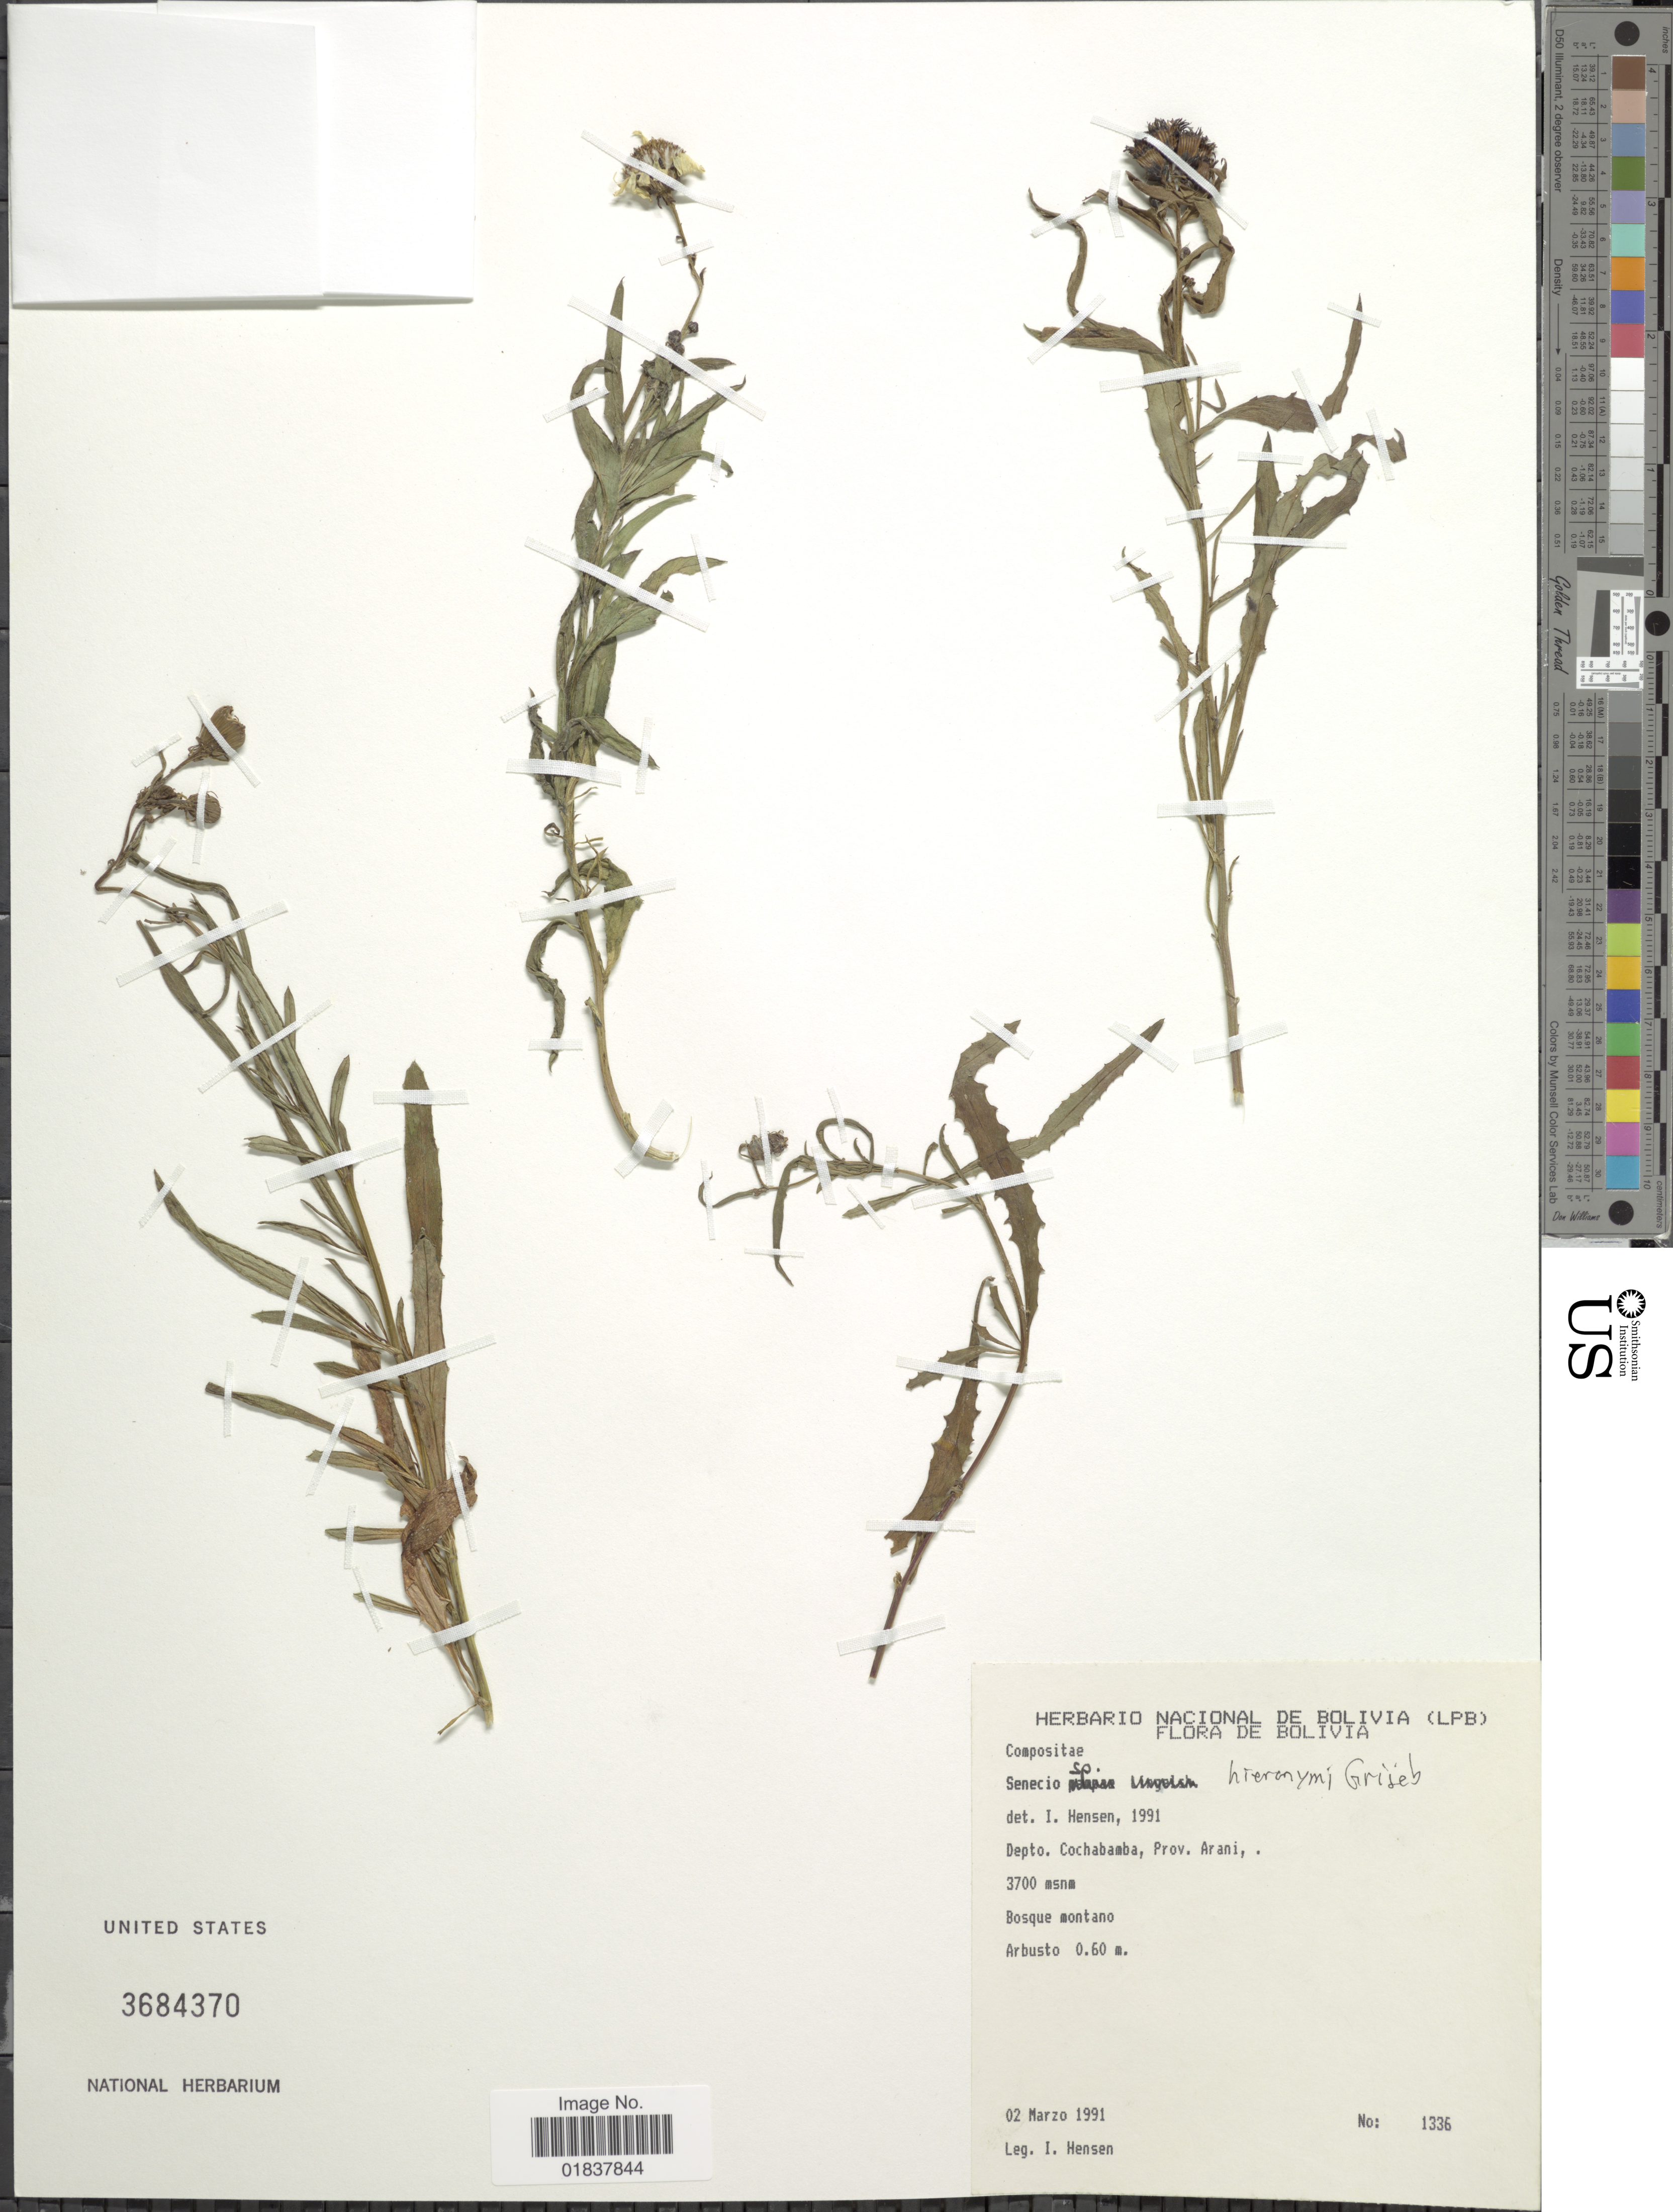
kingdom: Plantae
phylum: Tracheophyta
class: Magnoliopsida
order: Asterales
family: Asteraceae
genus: Senecio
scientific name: Senecio hieronymi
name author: Griseb.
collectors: I. Hensen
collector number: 1336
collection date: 1991-03-02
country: Bolivia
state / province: Cochabamba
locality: Prov. Arani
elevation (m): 3700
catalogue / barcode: US 3684370